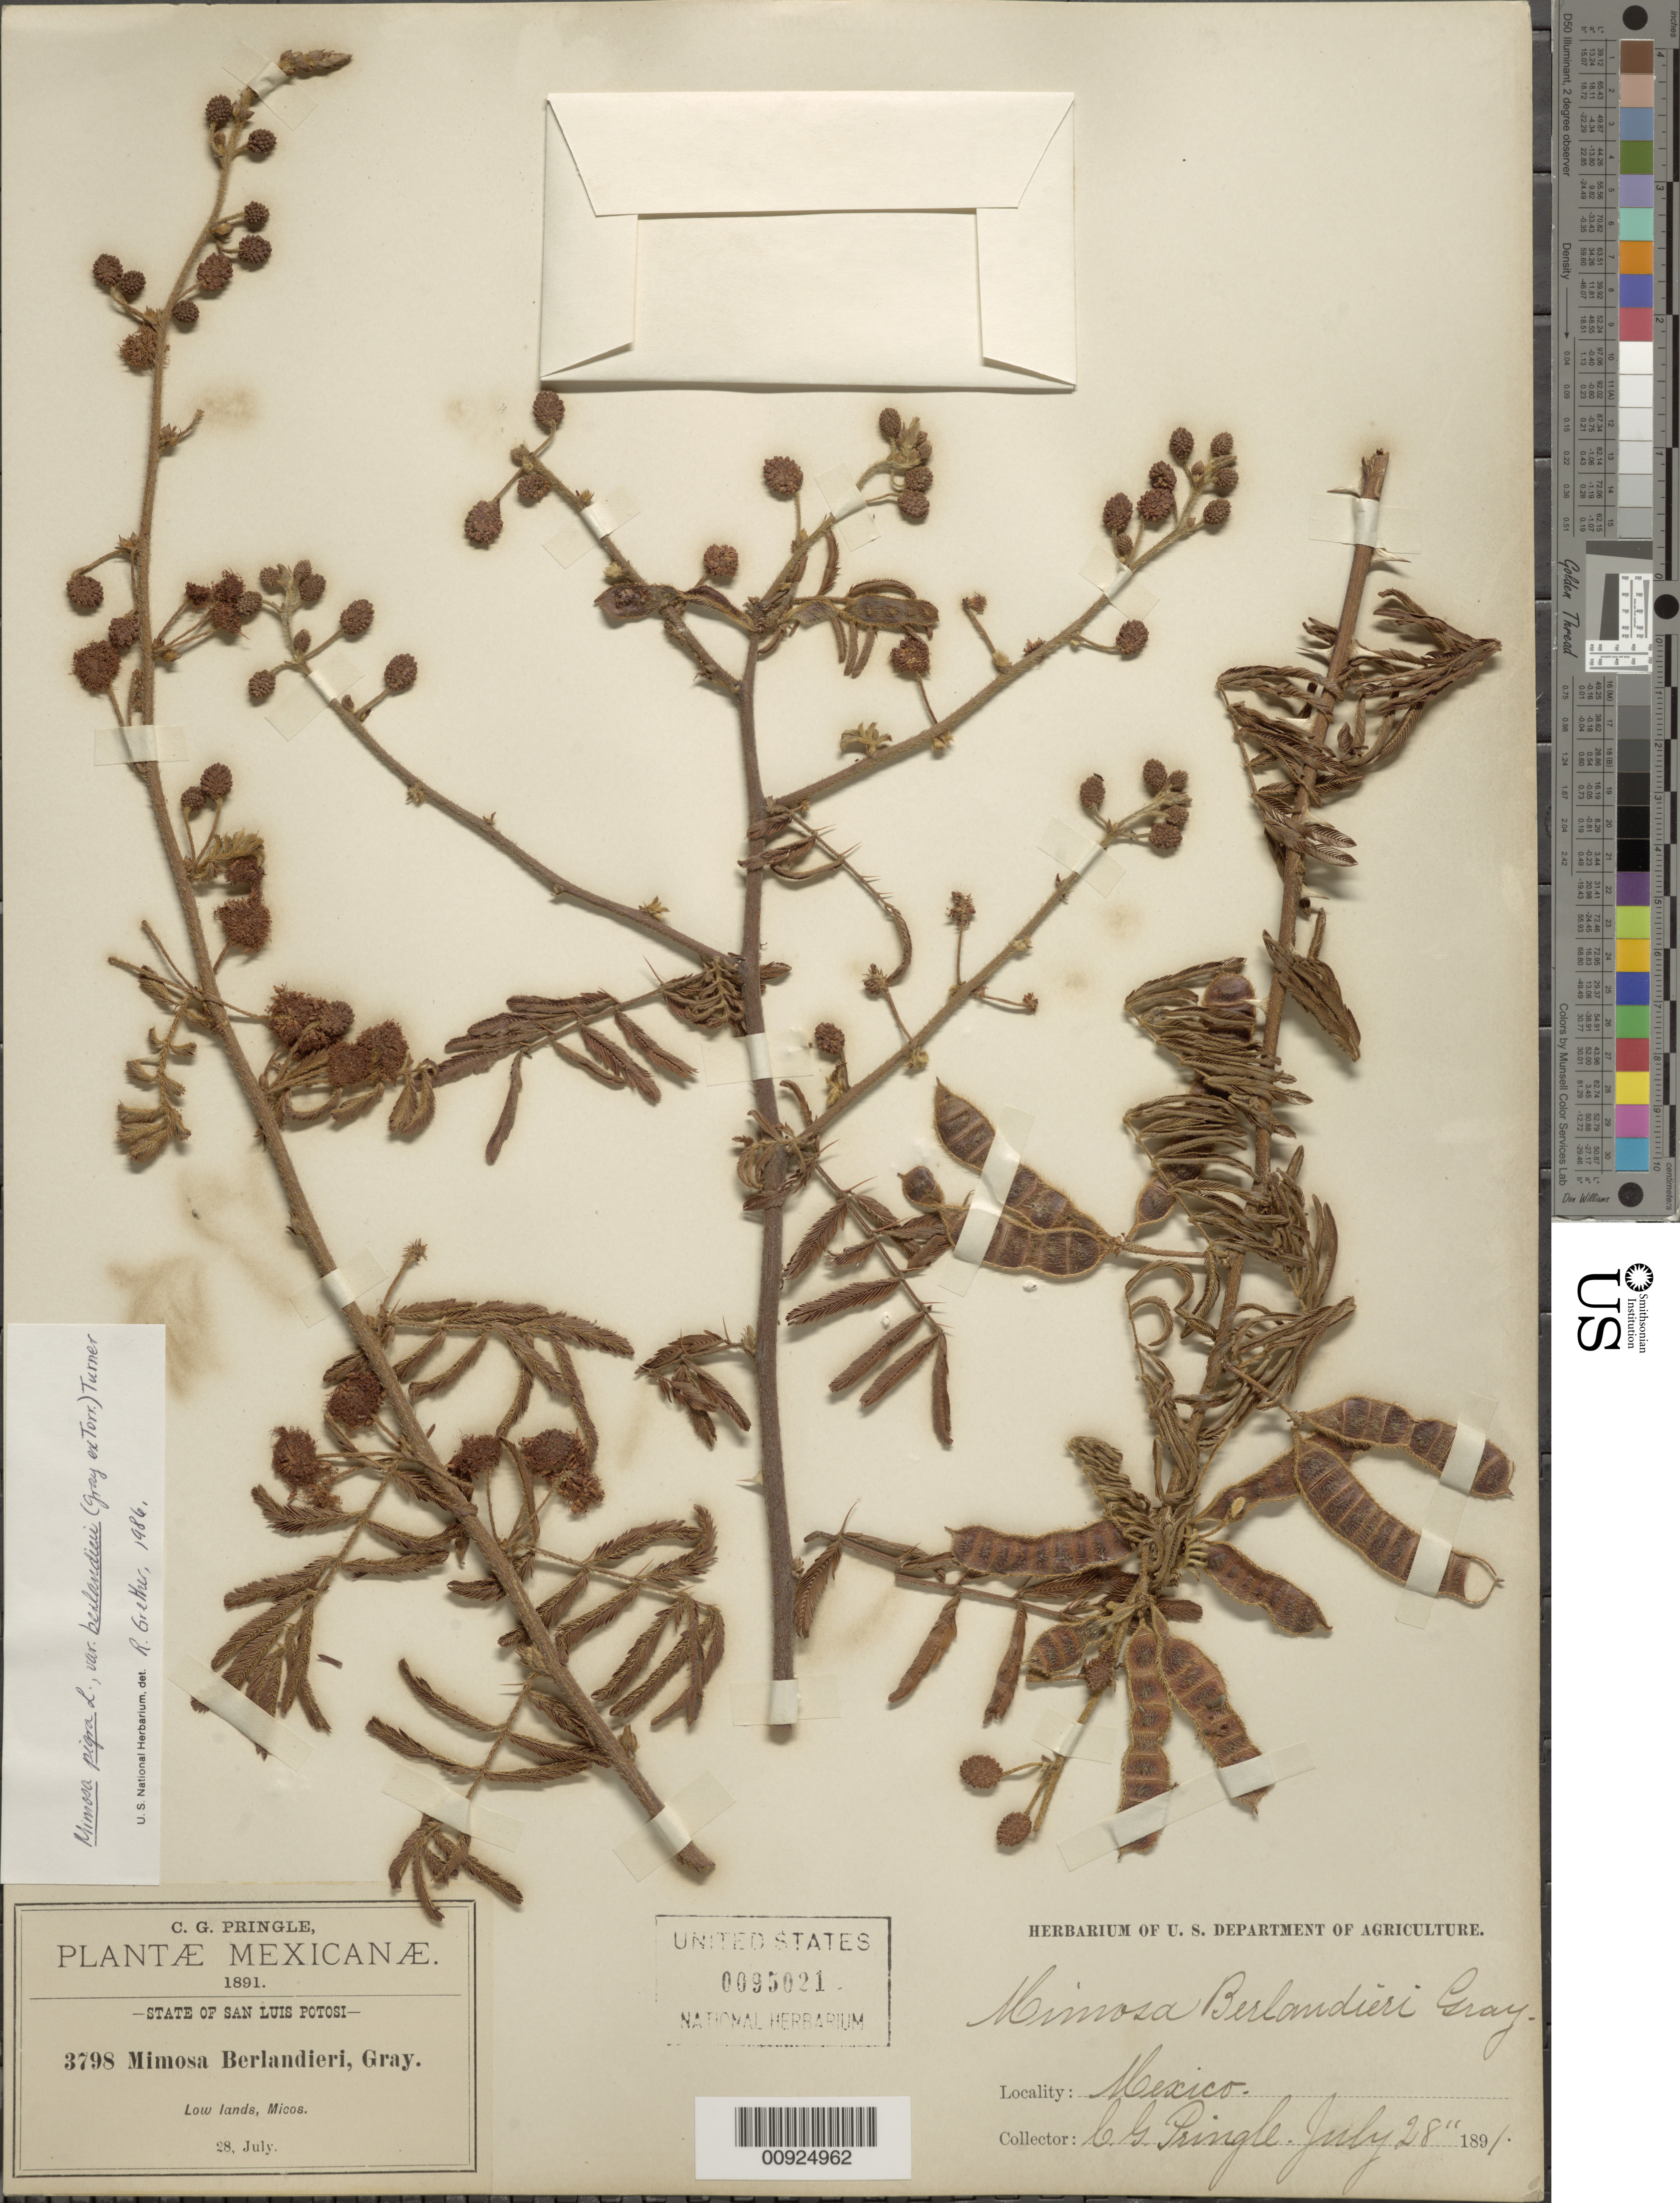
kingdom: Plantae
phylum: Tracheophyta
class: Magnoliopsida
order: Fabales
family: Fabaceae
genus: Mimosa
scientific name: Mimosa asperata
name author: L.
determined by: Strong, Mark T., (BOT), Smithsonian Institution - National Museum of Natural History (UNITED STATES)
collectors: C. G. Pringle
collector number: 3798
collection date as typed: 28 Jul 1891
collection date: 1891-07-28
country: Mexico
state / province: San Luis Potosí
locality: Micos, San Luis Potosí.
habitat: Low lands.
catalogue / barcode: US 95021